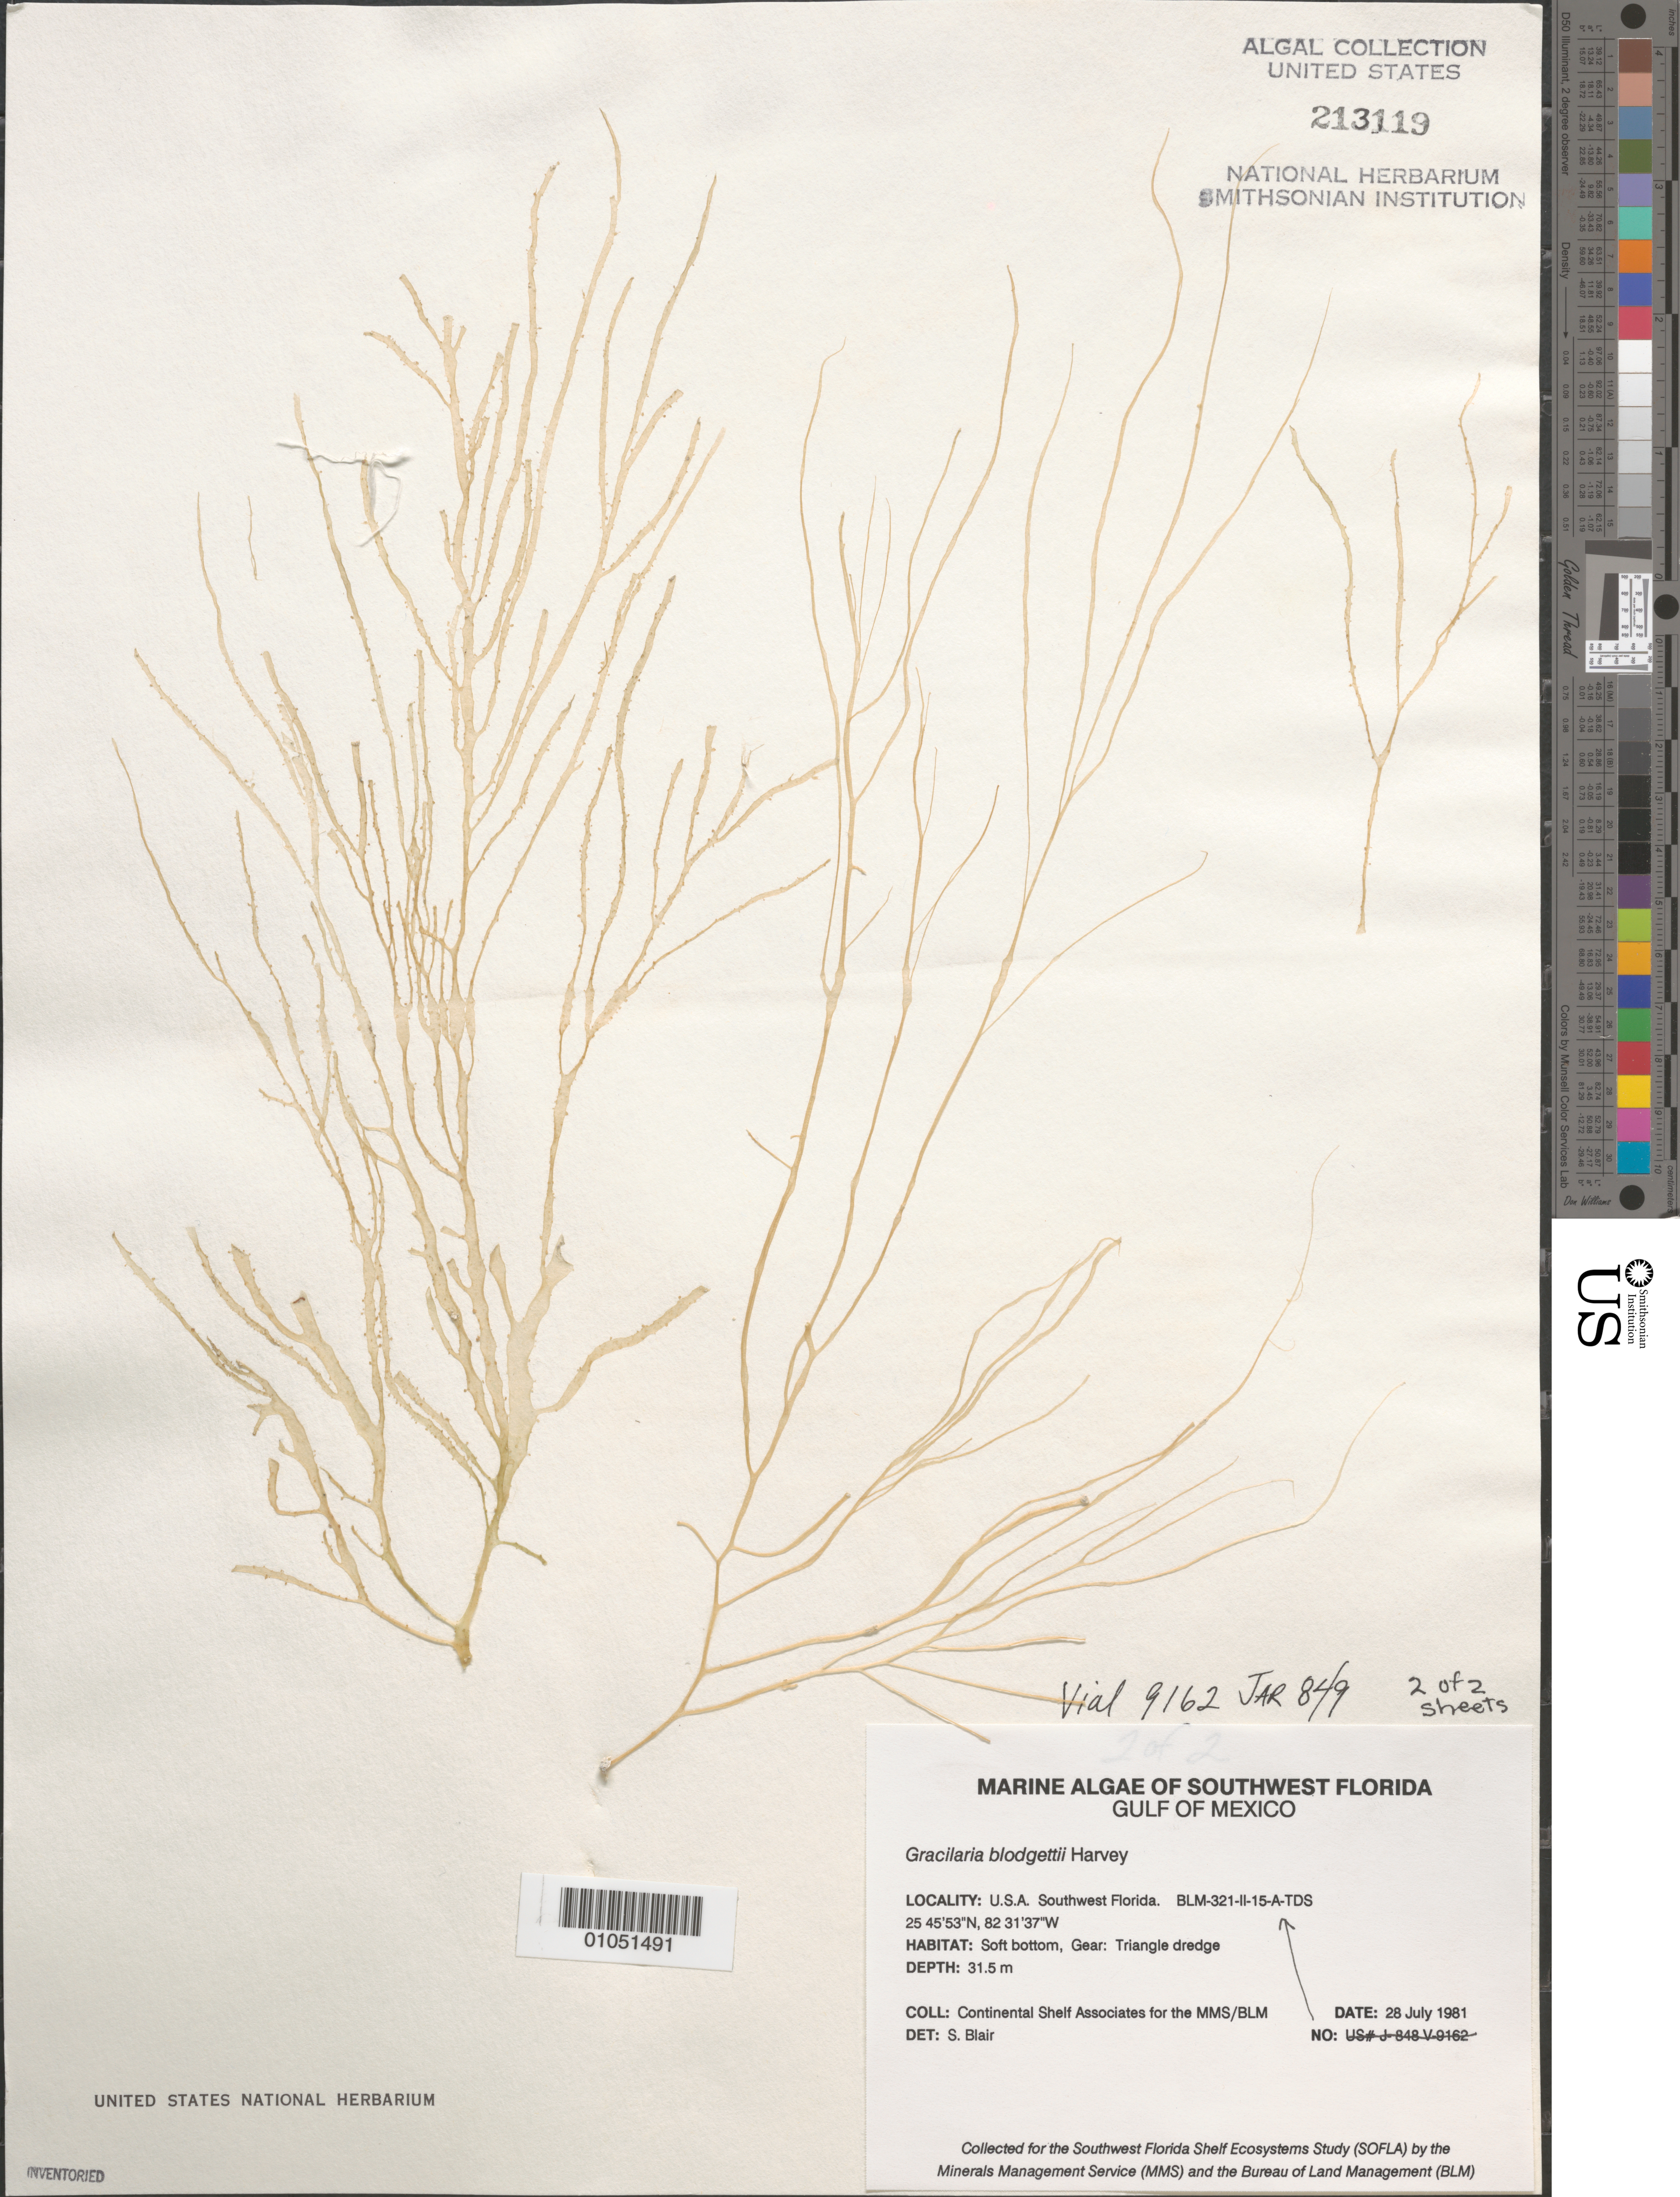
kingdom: Plantae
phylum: Rhodophyta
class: Florideophyceae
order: Gracilariales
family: Gracilariaceae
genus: Gracilaria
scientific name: Gracilaria blodgettii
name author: Harv.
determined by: Blair, S. M.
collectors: Continental Shelf Associates for the MMS/BLM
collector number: BLM-321-II-15-A-TDS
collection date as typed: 28 Jul 1981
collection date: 1981-07-28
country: United States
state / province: Florida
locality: Gulf of Mexico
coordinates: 25 45'53"N, 82 31'37"W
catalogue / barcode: US 213119